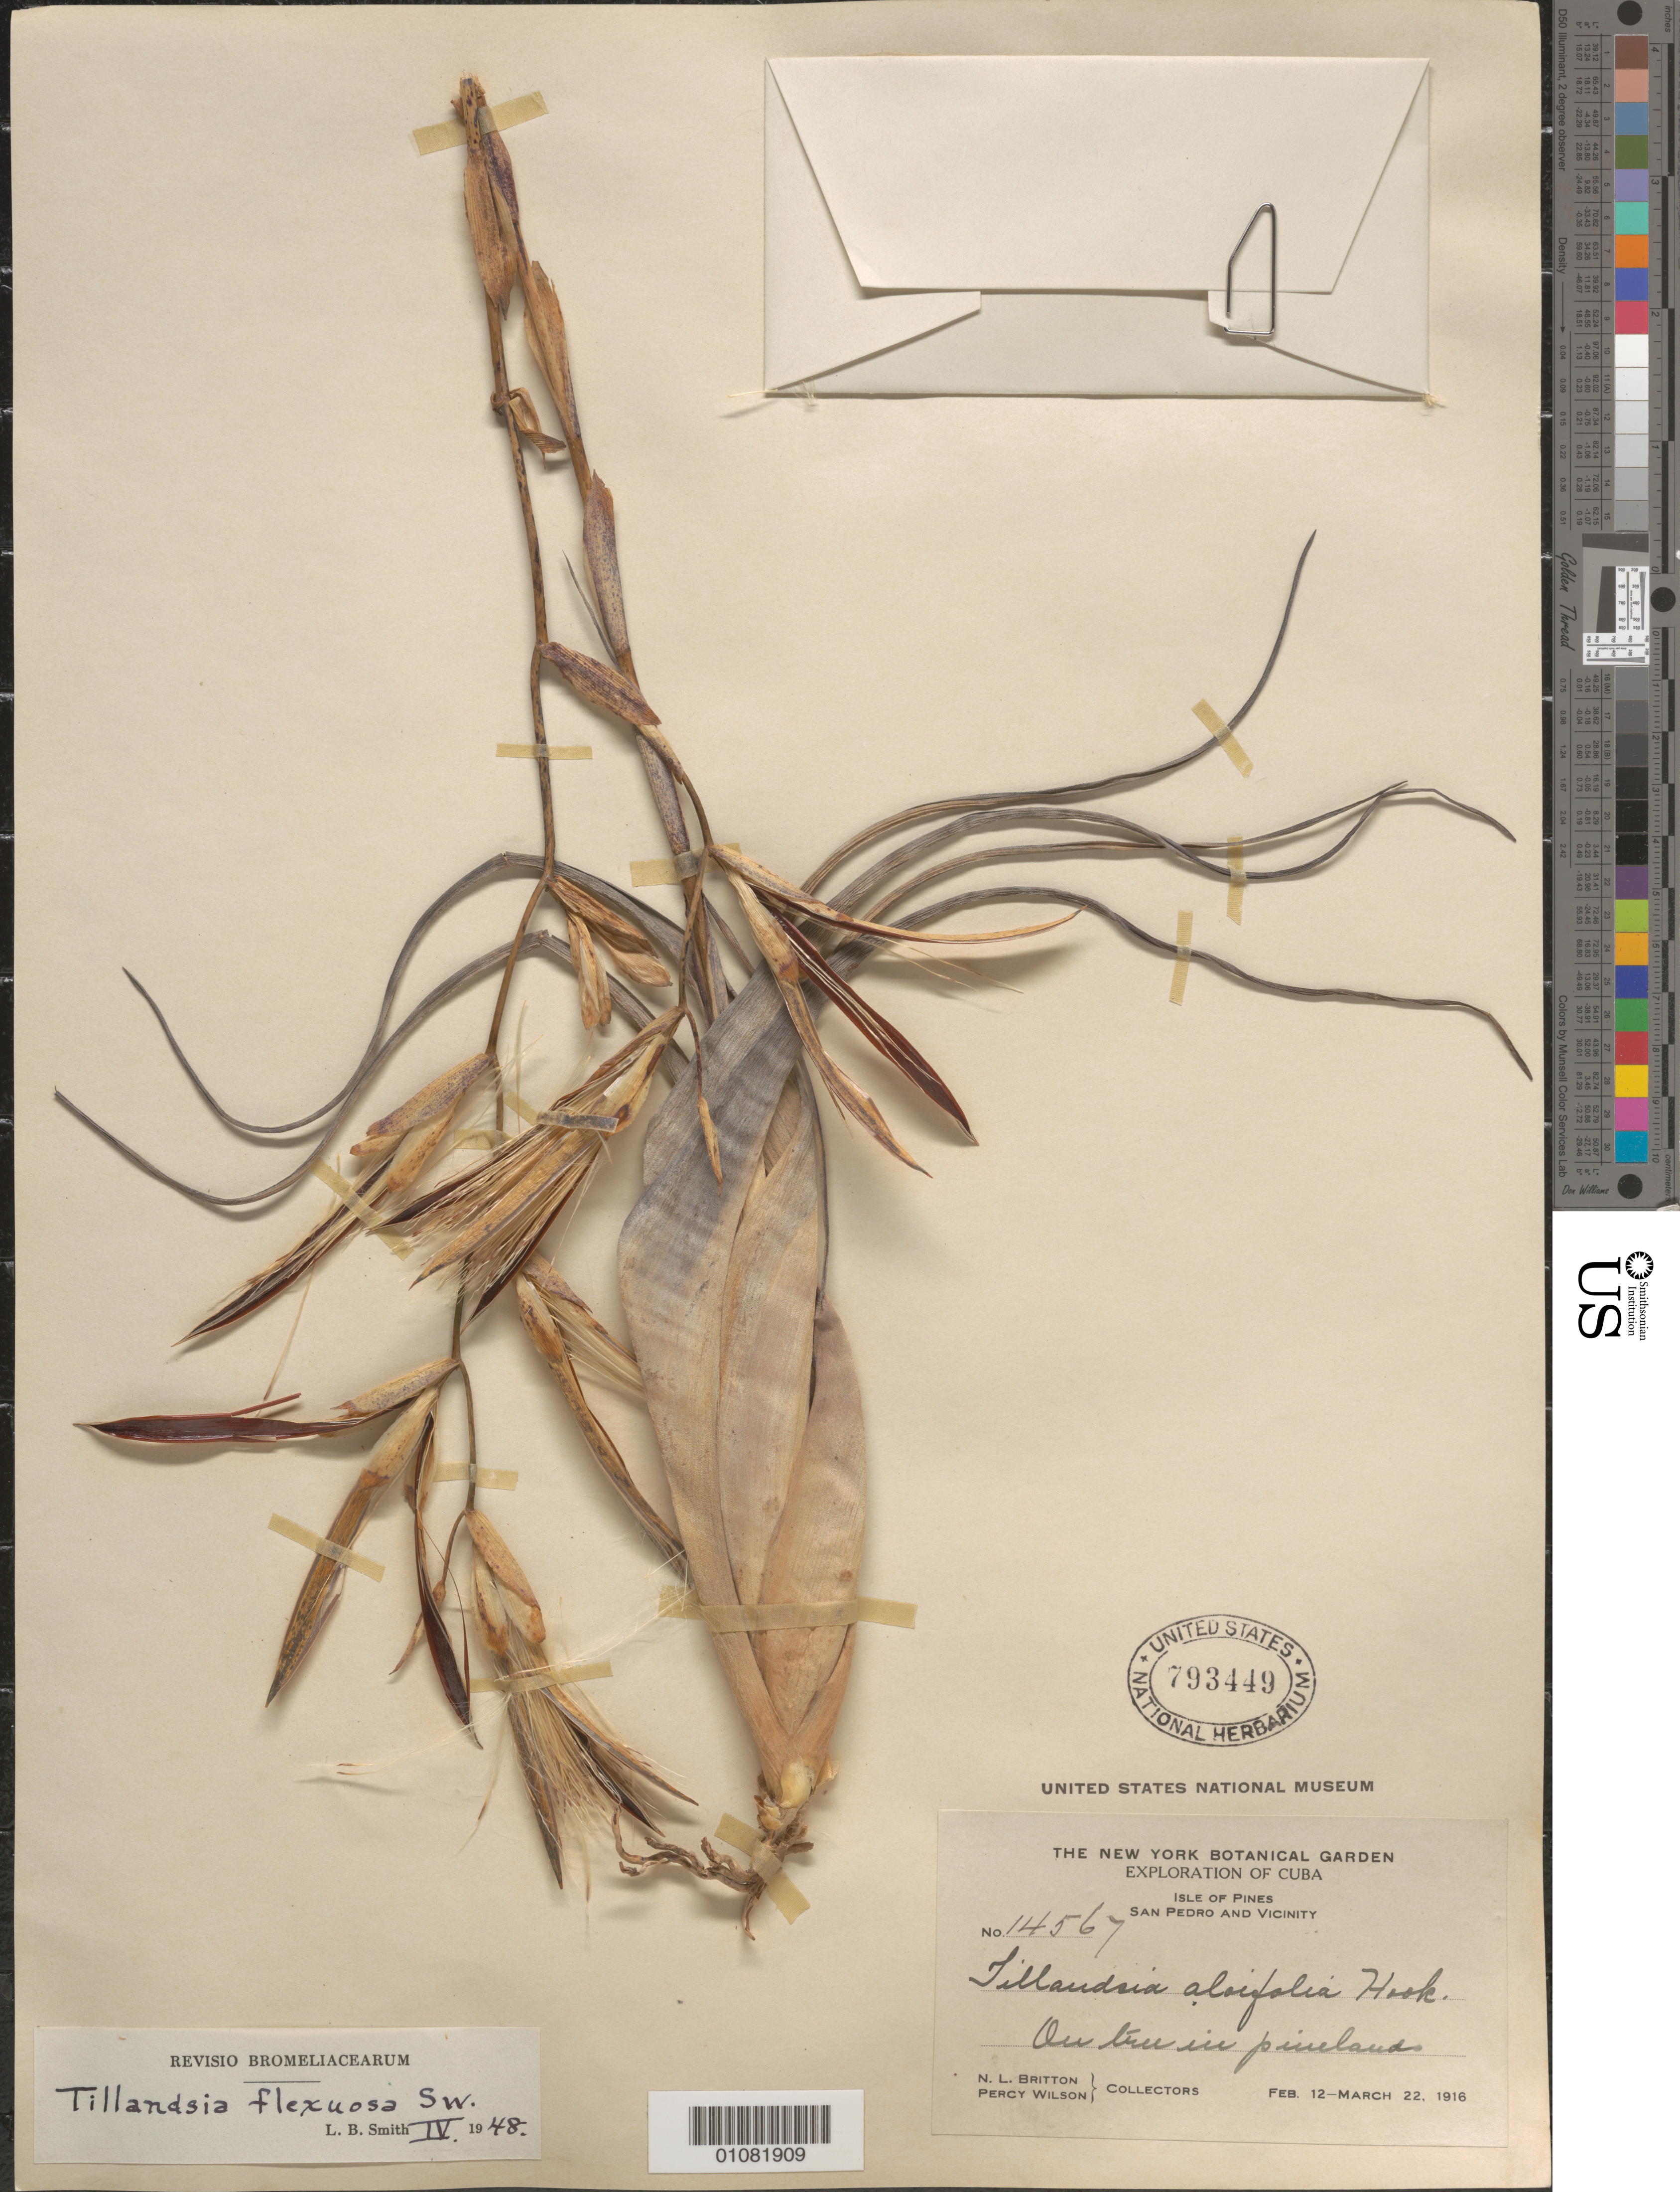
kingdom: Plantae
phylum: Tracheophyta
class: Liliopsida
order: Poales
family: Bromeliaceae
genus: Tillandsia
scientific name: Tillandsia flexuosa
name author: Sw.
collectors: N. Britton, E. G. Britton & P. Wilson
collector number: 14567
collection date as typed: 12 Feb 1916 to 22 Mar 1916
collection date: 1916-02-12/1916-03-22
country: Cuba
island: Isla de la Juventud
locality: San Pedro and vicinity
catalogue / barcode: US 793449